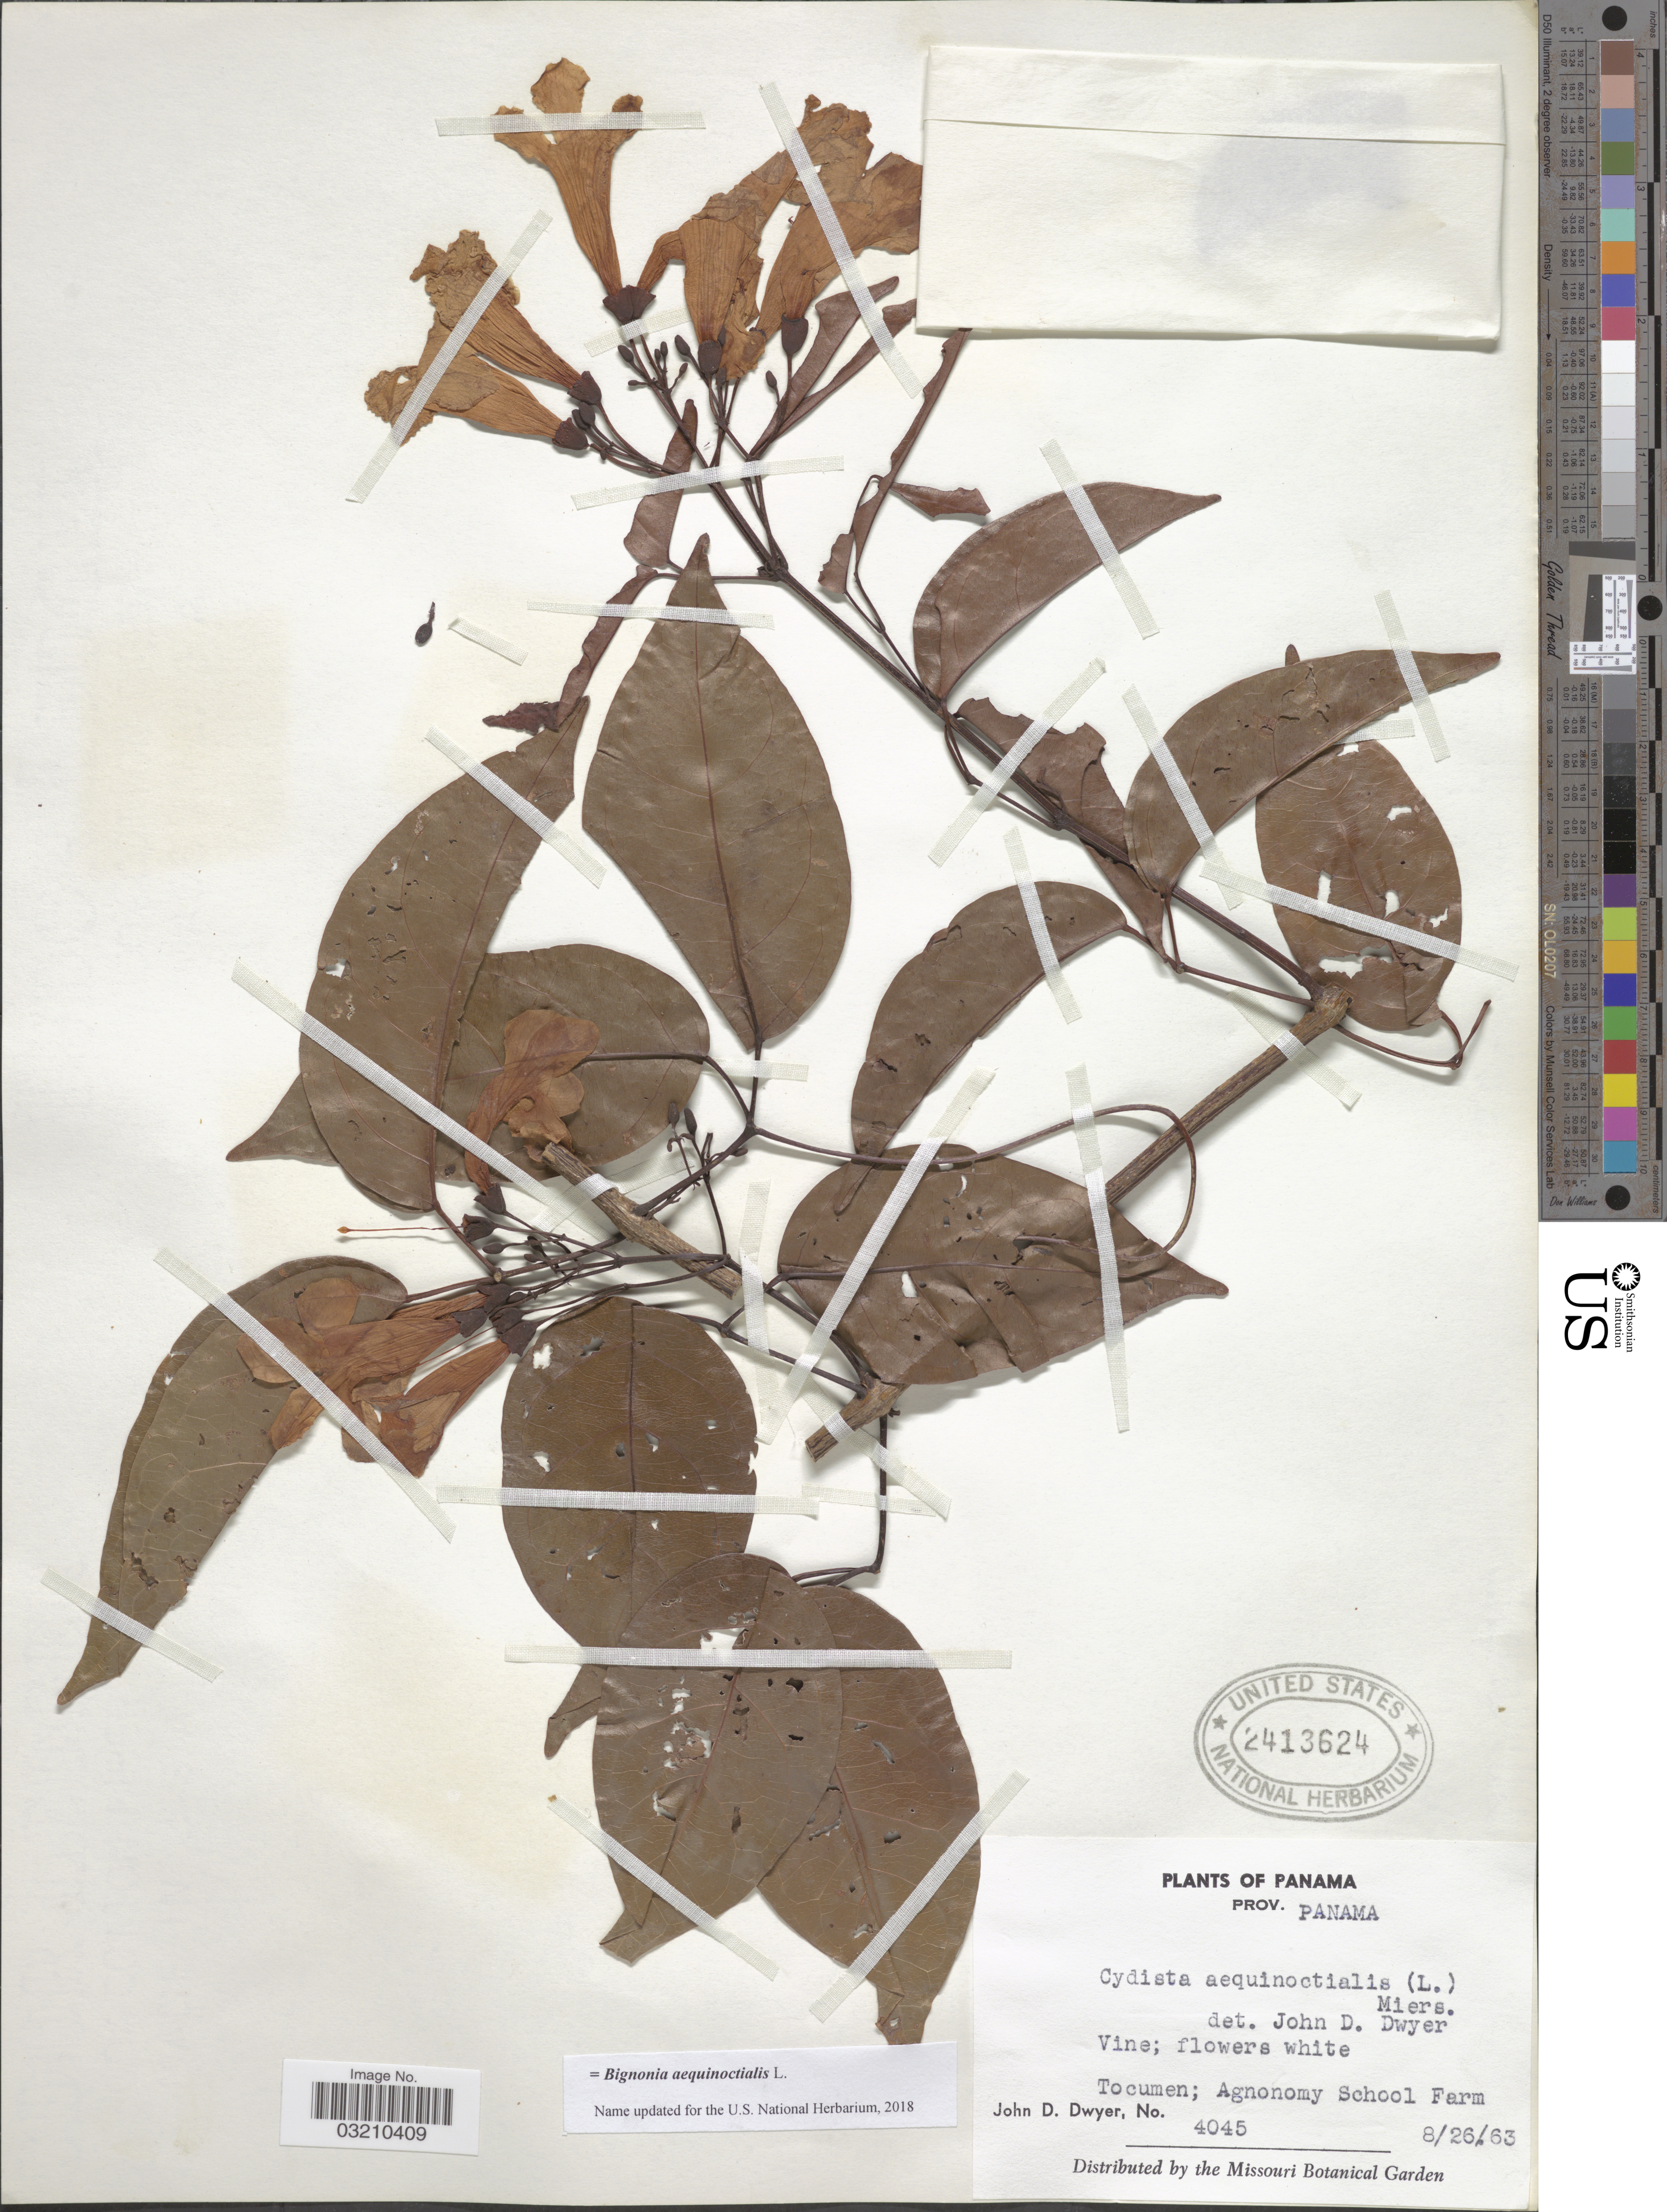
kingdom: Plantae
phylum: Tracheophyta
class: Magnoliopsida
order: Lamiales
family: Bignoniaceae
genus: Bignonia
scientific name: Bignonia aequinoctialis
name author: L.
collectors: J. D. Dwyer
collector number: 4045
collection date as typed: Transcribed d/m/y: 26/8/63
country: Panama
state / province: Colón / Panamá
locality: Tocumen; Agnonomy School Farm.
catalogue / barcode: US 2413624